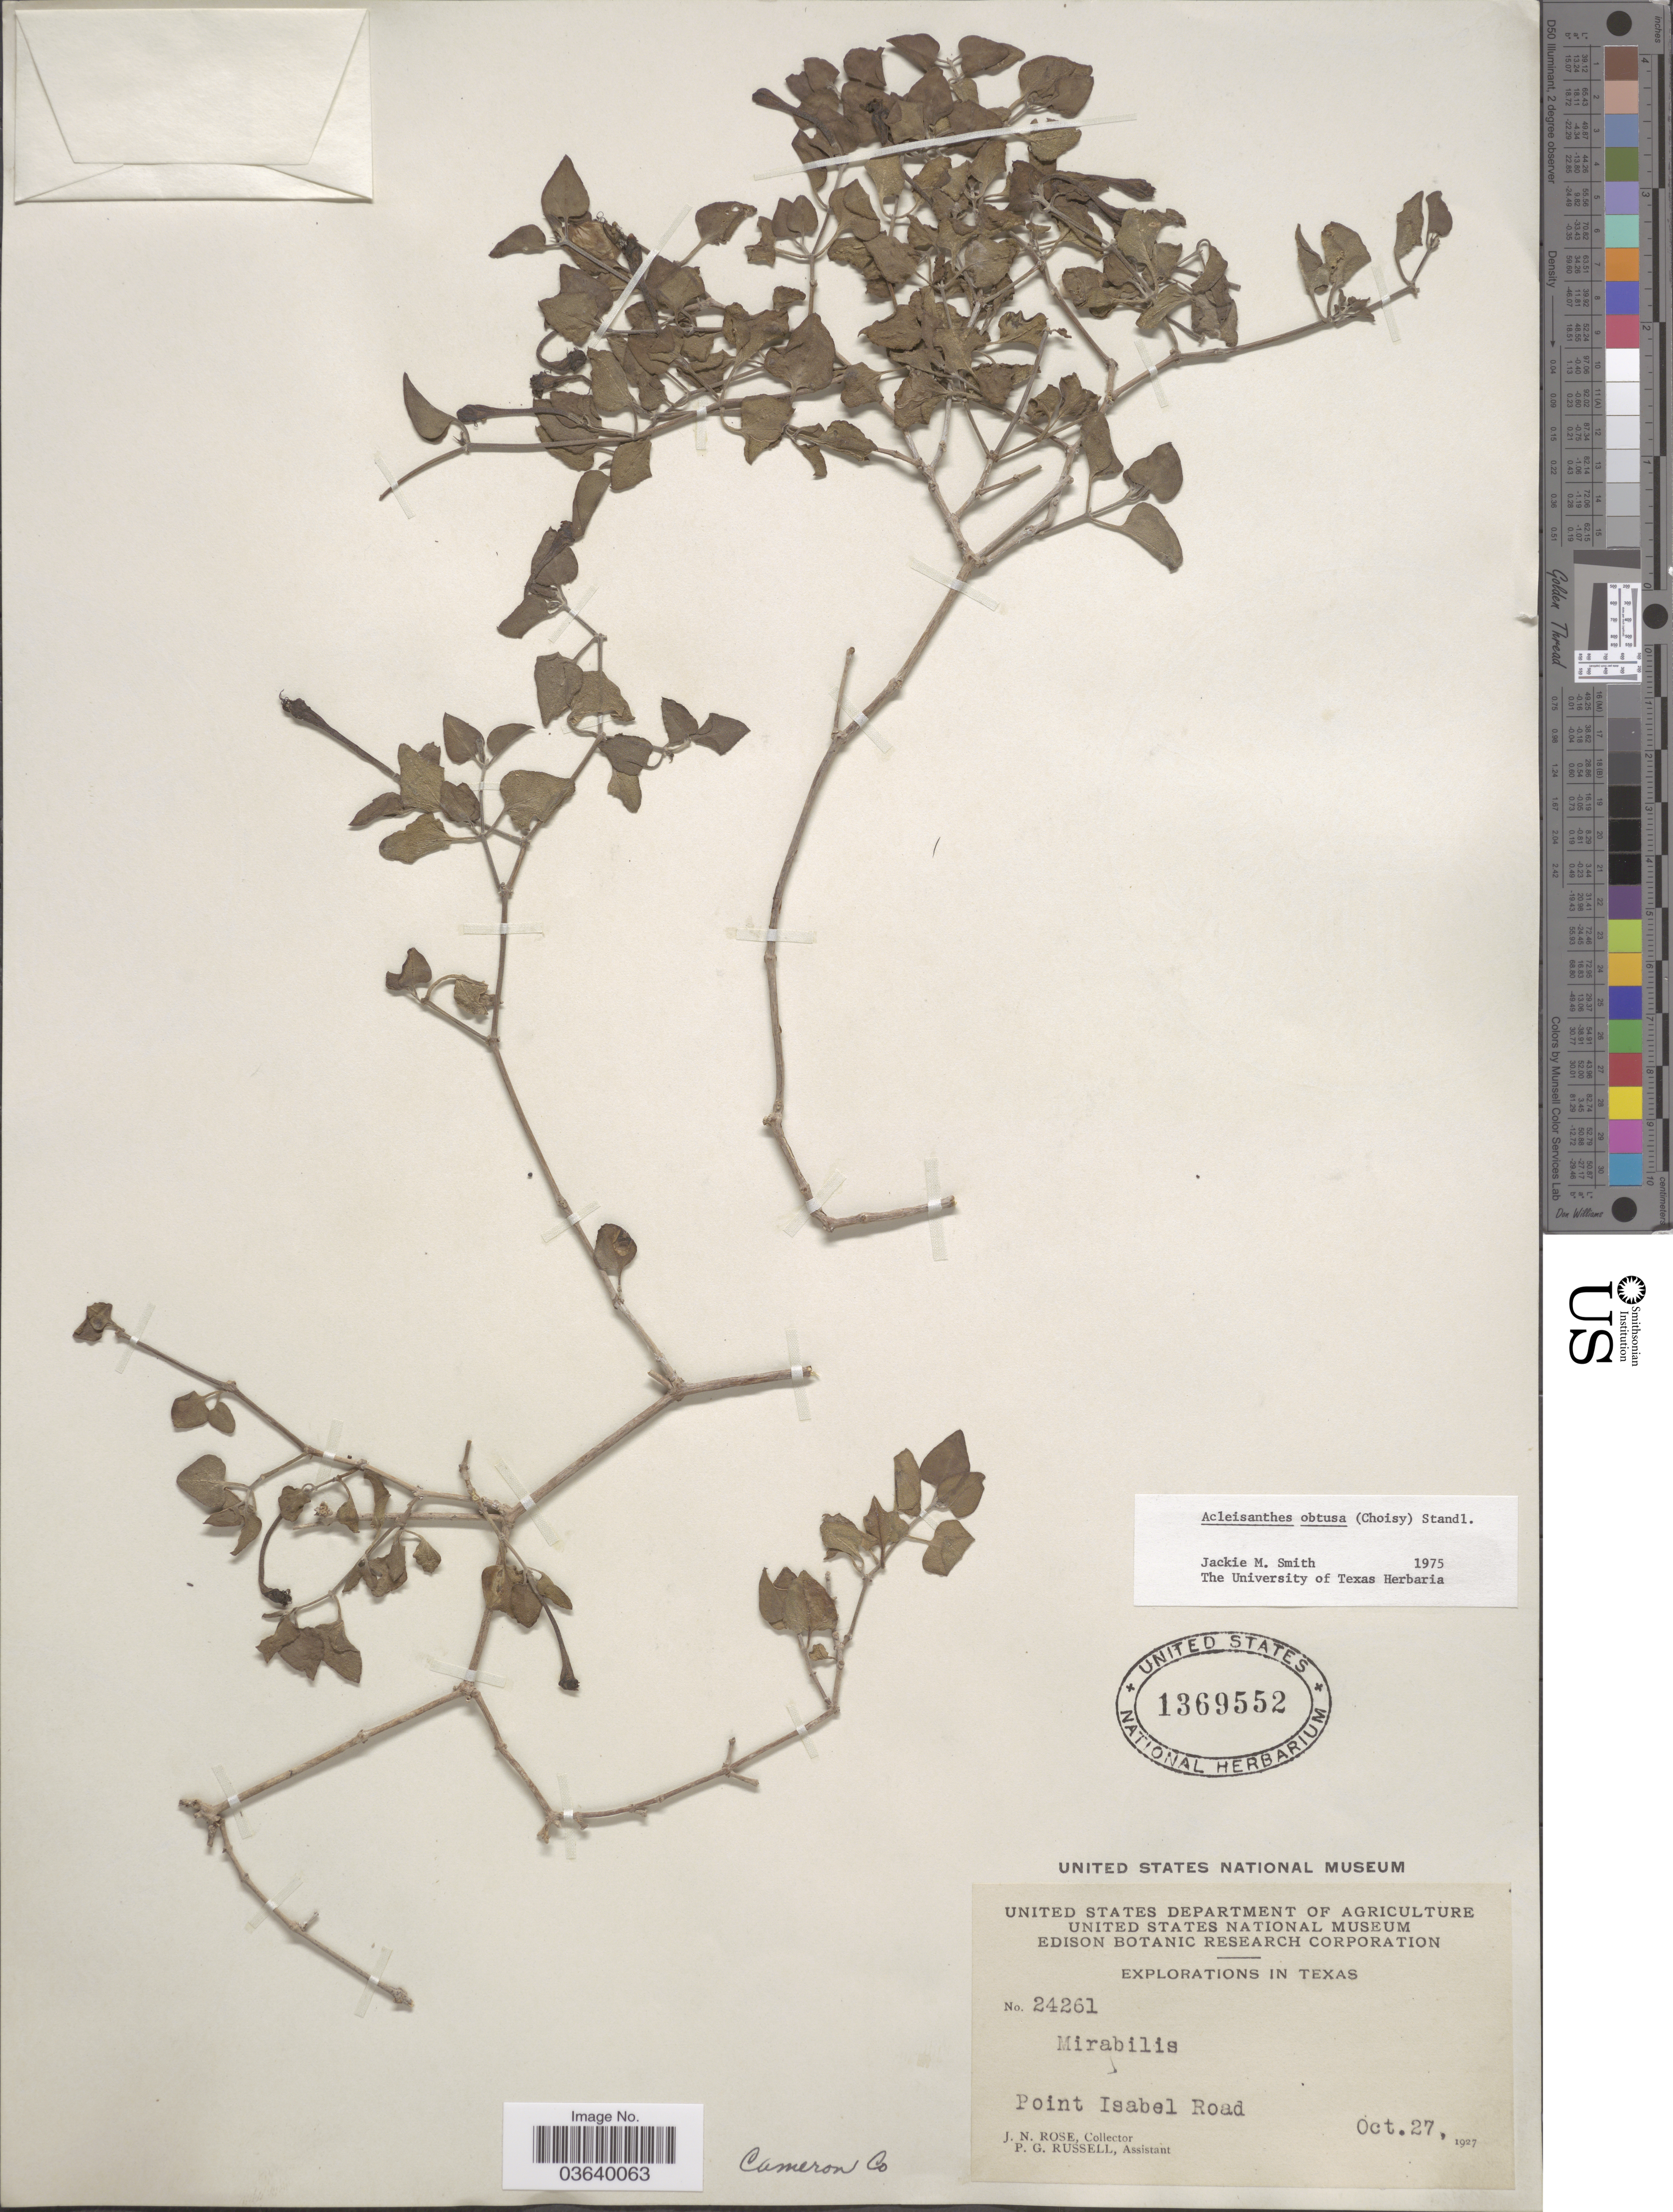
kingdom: Plantae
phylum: Tracheophyta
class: Magnoliopsida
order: Caryophyllales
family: Nyctaginaceae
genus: Acleisanthes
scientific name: Acleisanthes obtusa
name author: (Choisy) Standl.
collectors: J. N. Rose & P. G. Russell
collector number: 24261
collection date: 1927-10-27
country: United States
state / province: Texas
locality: Point Isabel Road. Cameron County.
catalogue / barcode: US 1369552